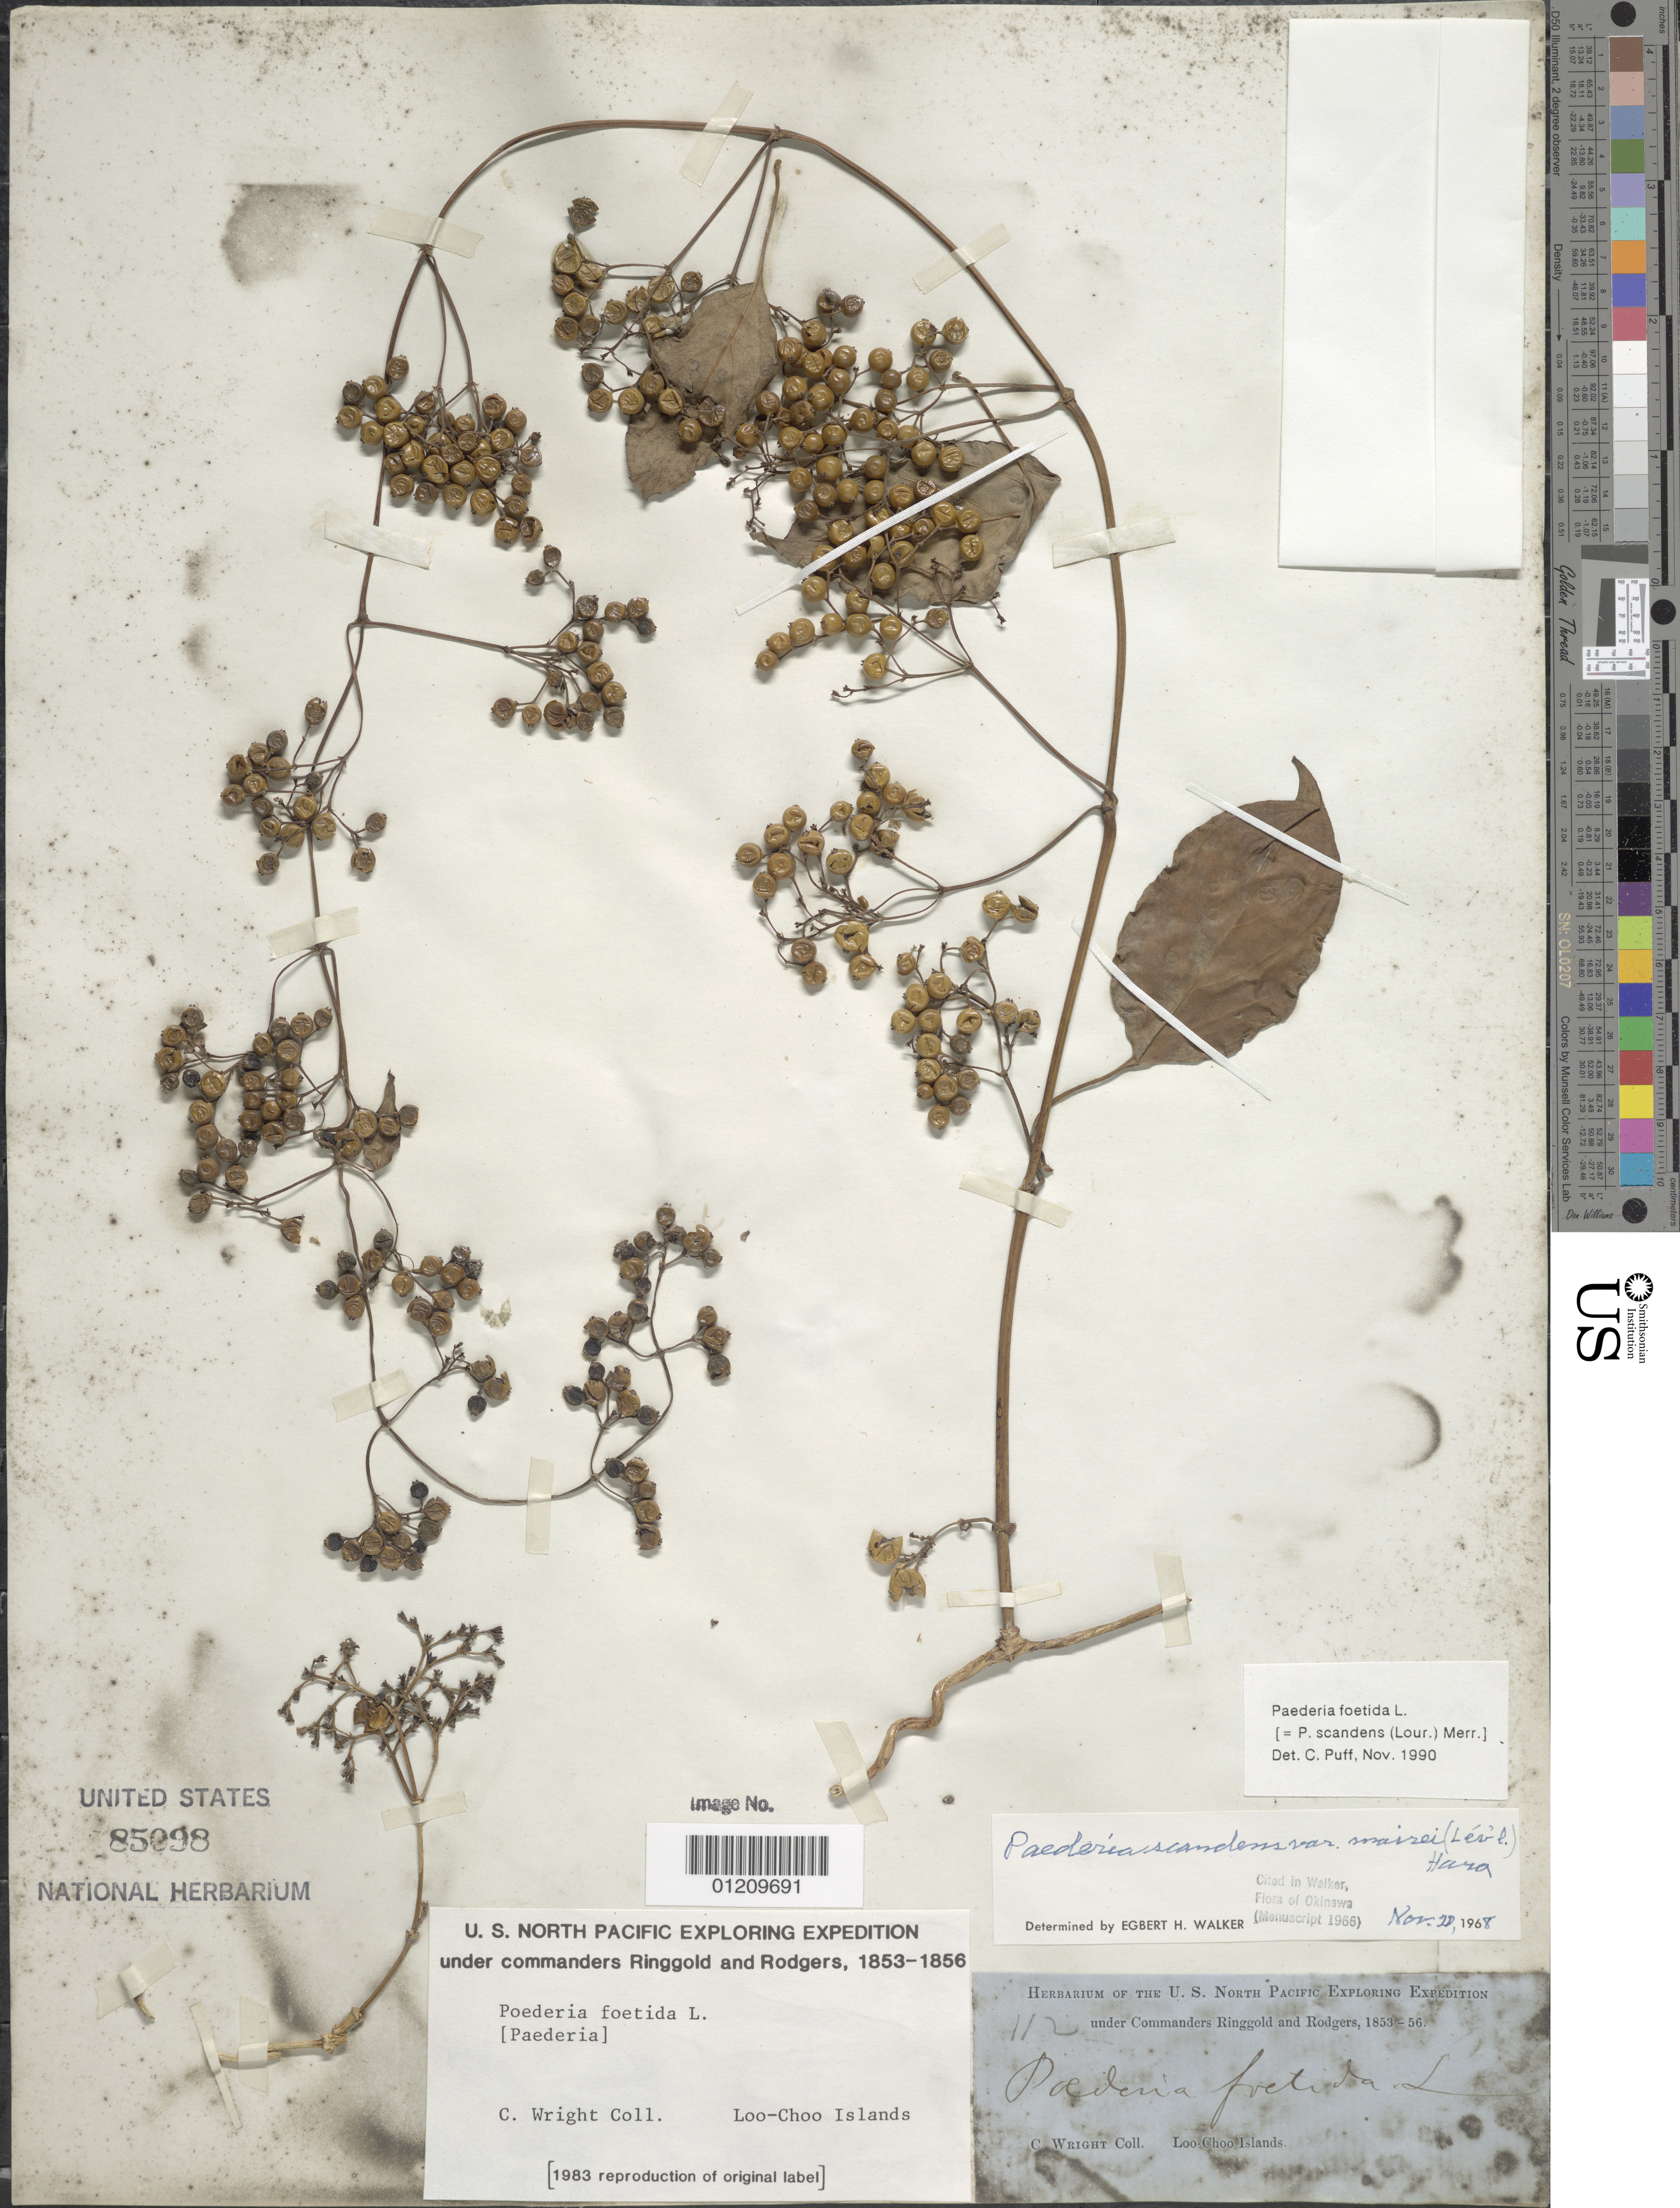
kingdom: Plantae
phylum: Tracheophyta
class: Magnoliopsida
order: Gentianales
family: Rubiaceae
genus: Paederia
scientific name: Paederia foetida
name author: L.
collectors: C. Wright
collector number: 112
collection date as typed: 1853 to -- --- 1856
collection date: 1853/1856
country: Japan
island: Ryukyu Islands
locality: Loo Choo Islands.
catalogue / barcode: US 85098